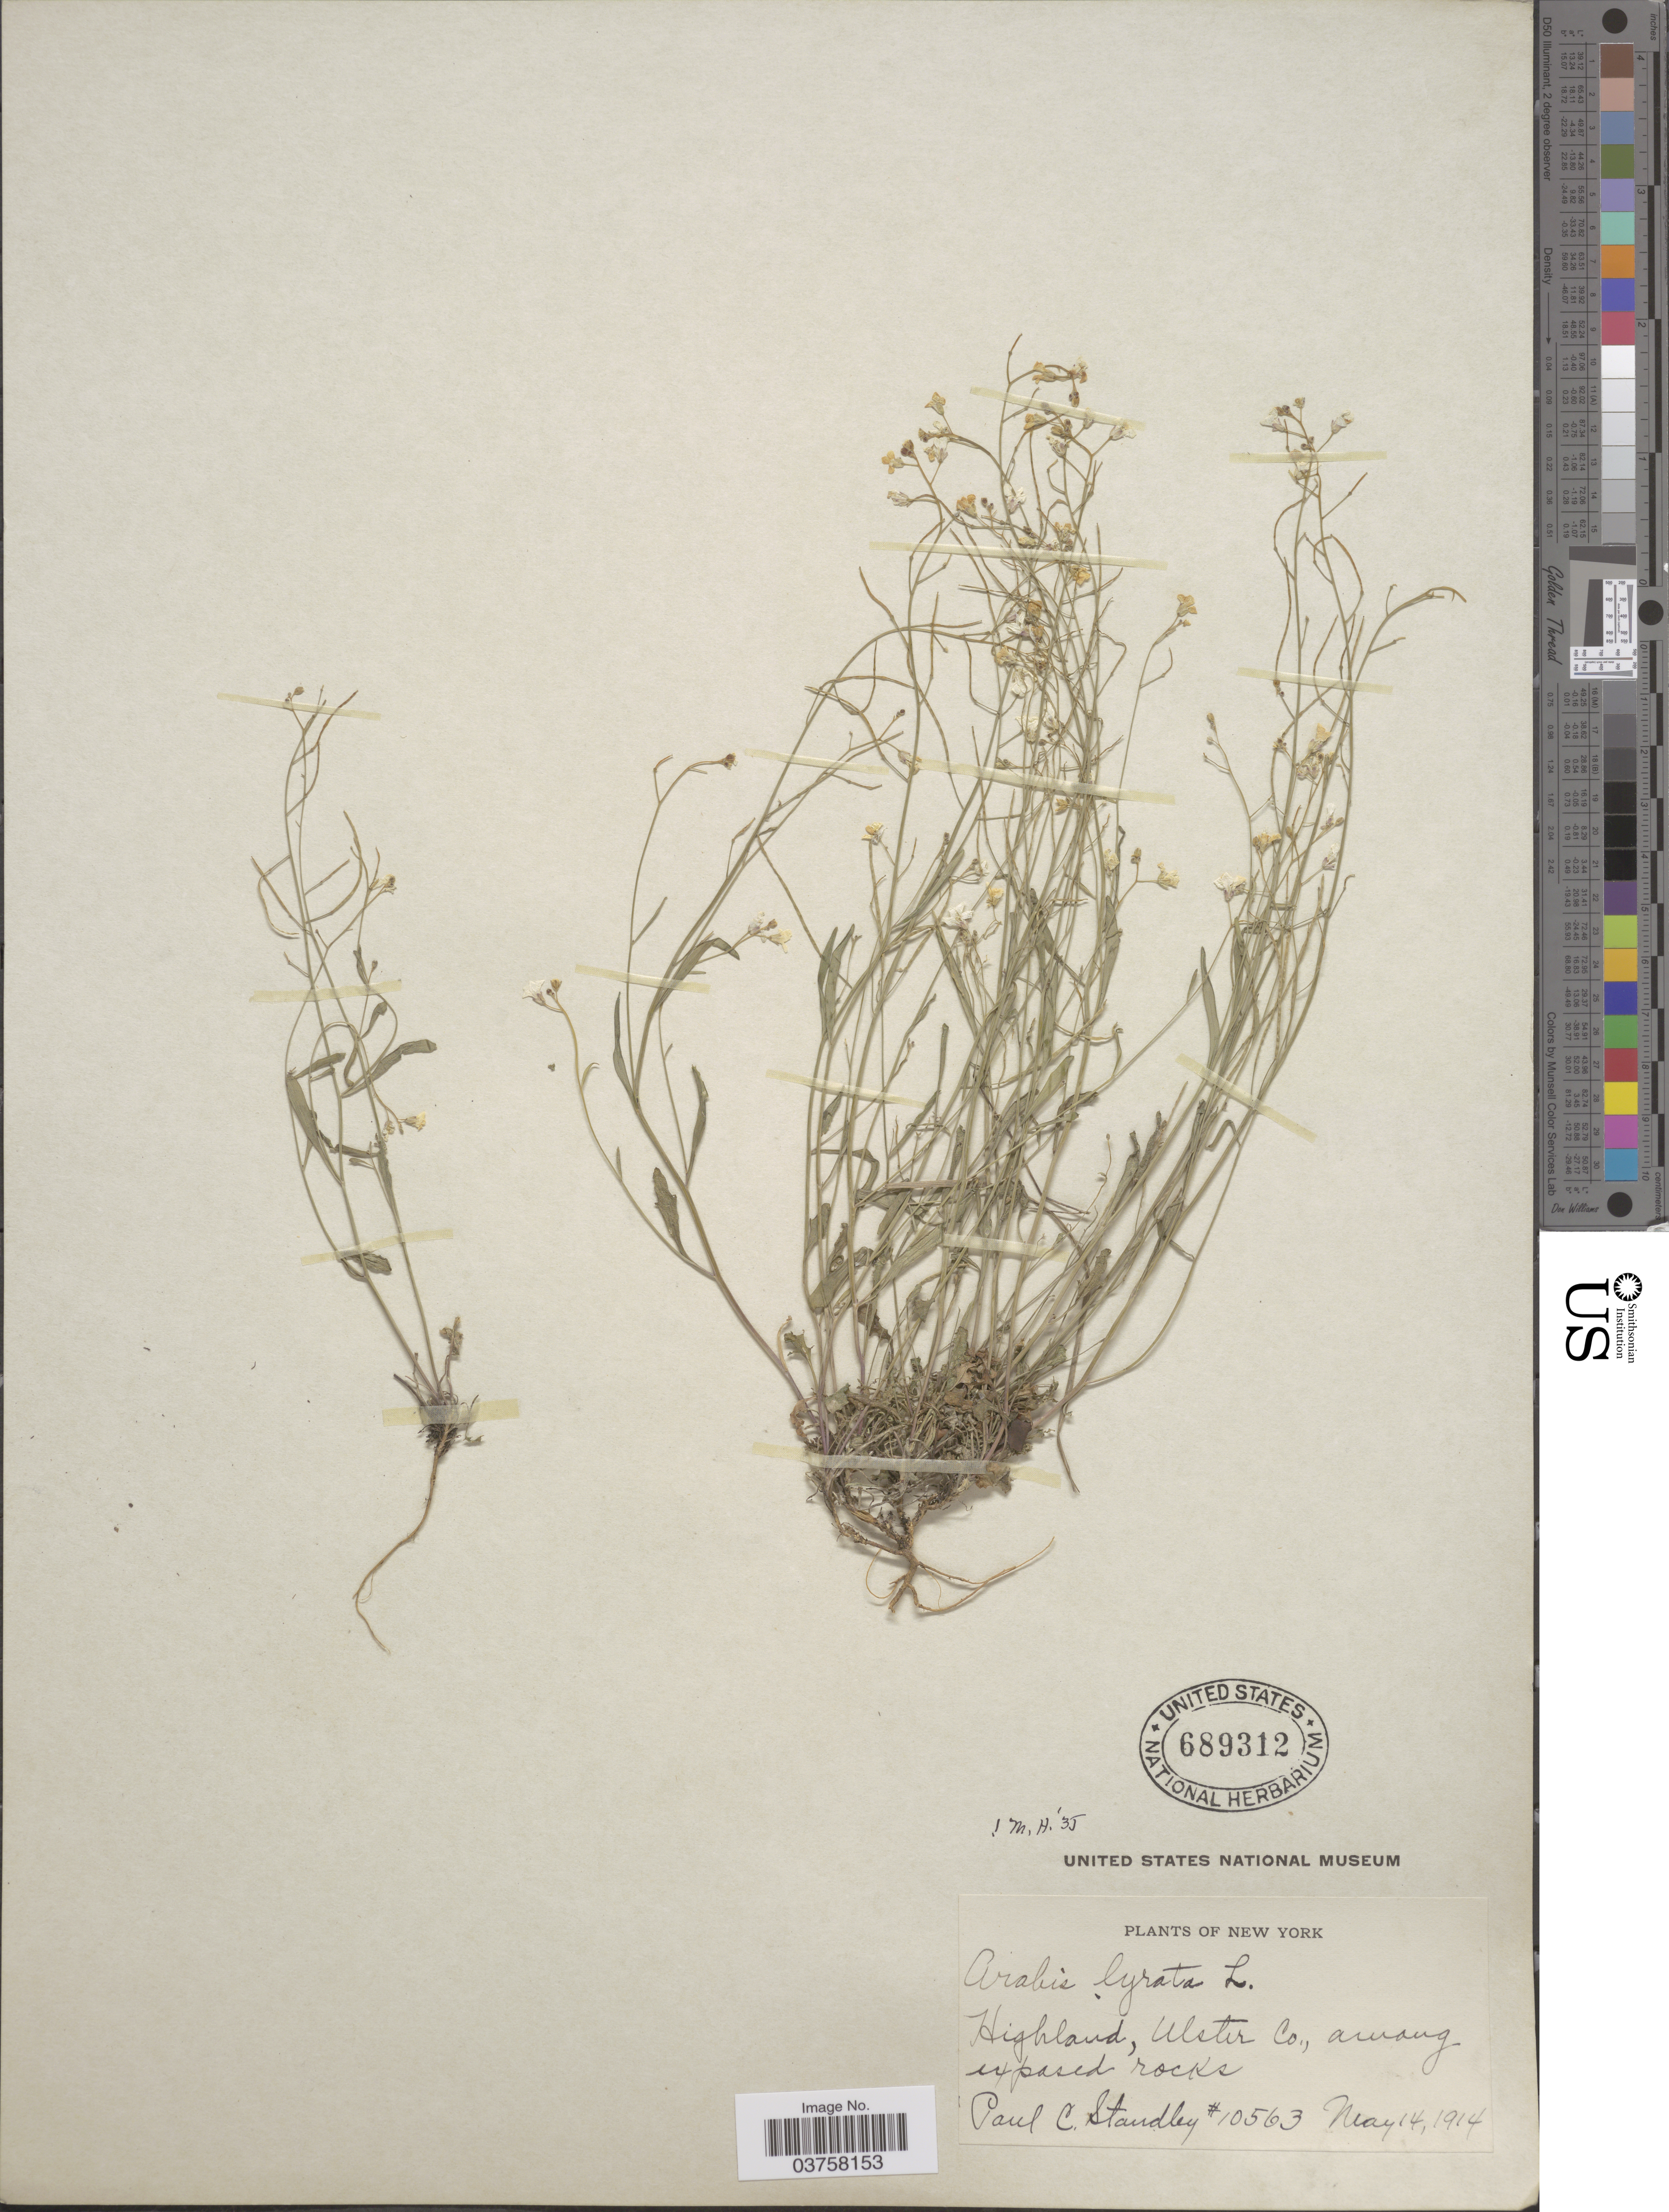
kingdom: Plantae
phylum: Tracheophyta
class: Magnoliopsida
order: Brassicales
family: Brassicaceae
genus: Arabis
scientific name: Arabis lyrata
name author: L.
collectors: P. C. Standley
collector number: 10563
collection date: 1914-05-14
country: United States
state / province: New York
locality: Highland, Ulster Co.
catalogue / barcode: US 689312